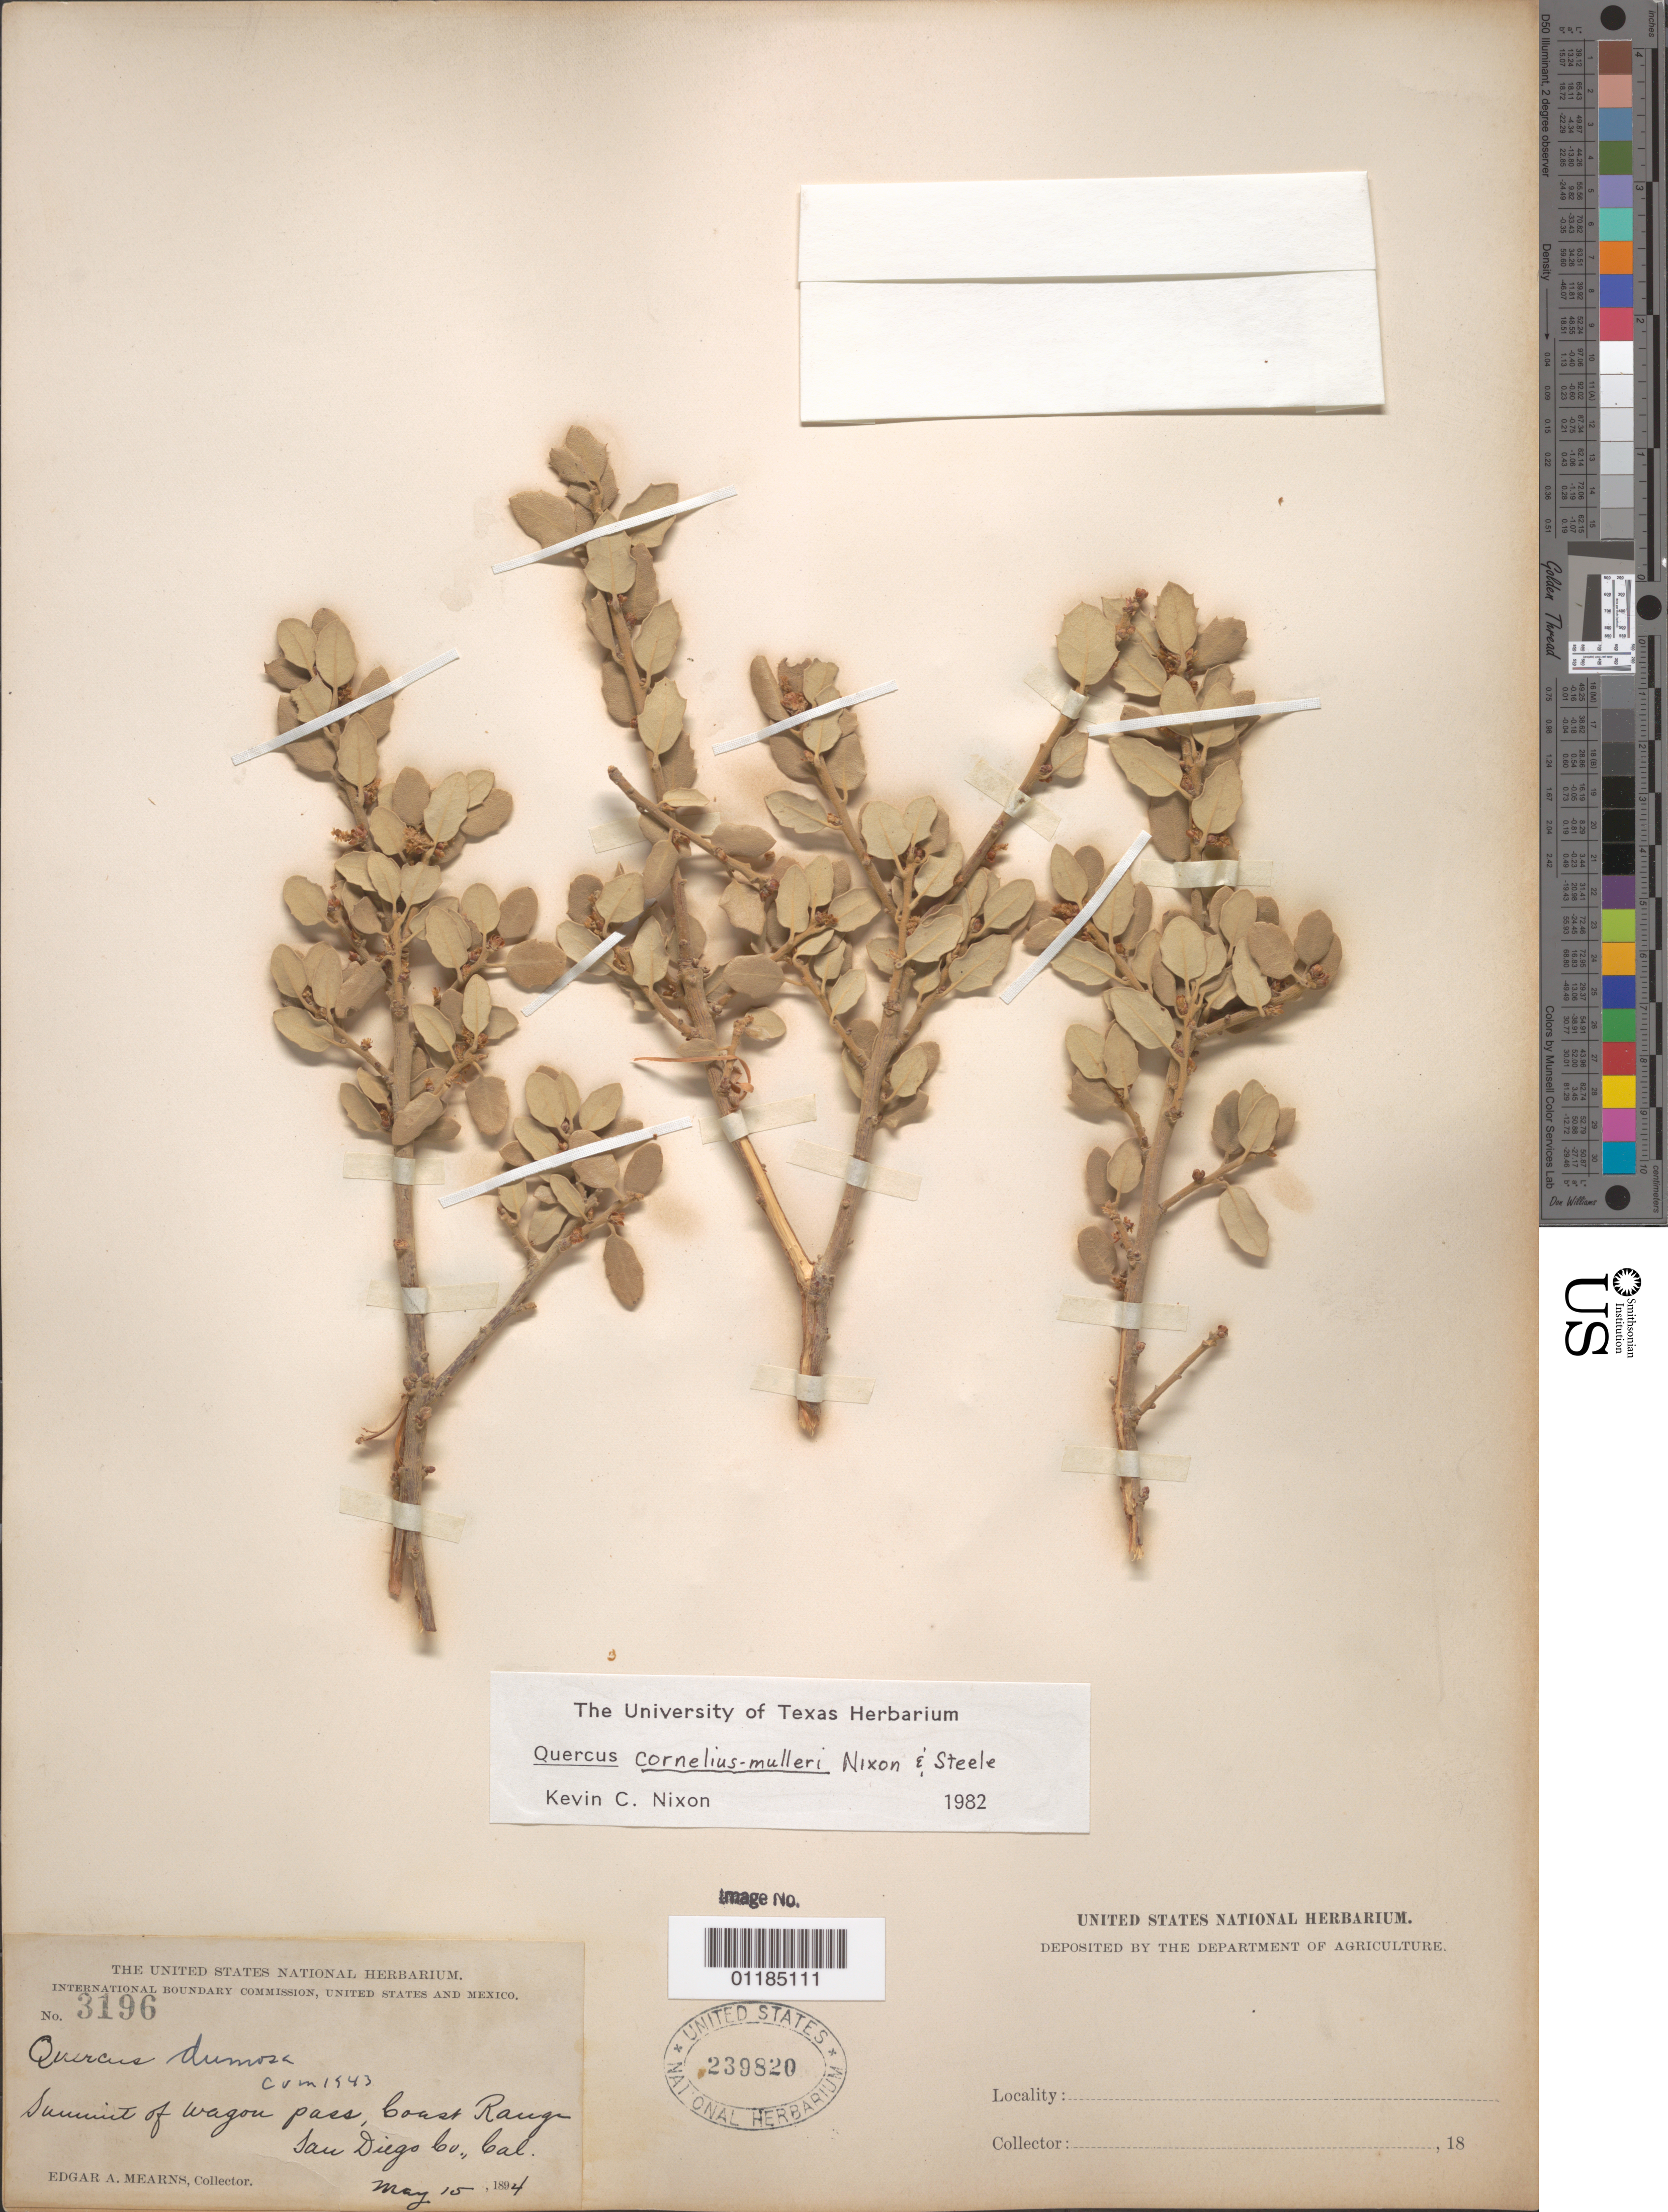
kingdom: Plantae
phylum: Tracheophyta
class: Magnoliopsida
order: Fagales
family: Fagaceae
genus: Quercus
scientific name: Quercus cornelius-mulleri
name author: Nixon & K.P. Steele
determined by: Nixon, K. C.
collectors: E. A. Mearns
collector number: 3196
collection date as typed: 15 May 1894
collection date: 1894-05-15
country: United States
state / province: California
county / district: San Diego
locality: Summit of Wagon Pass.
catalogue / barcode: US 239820